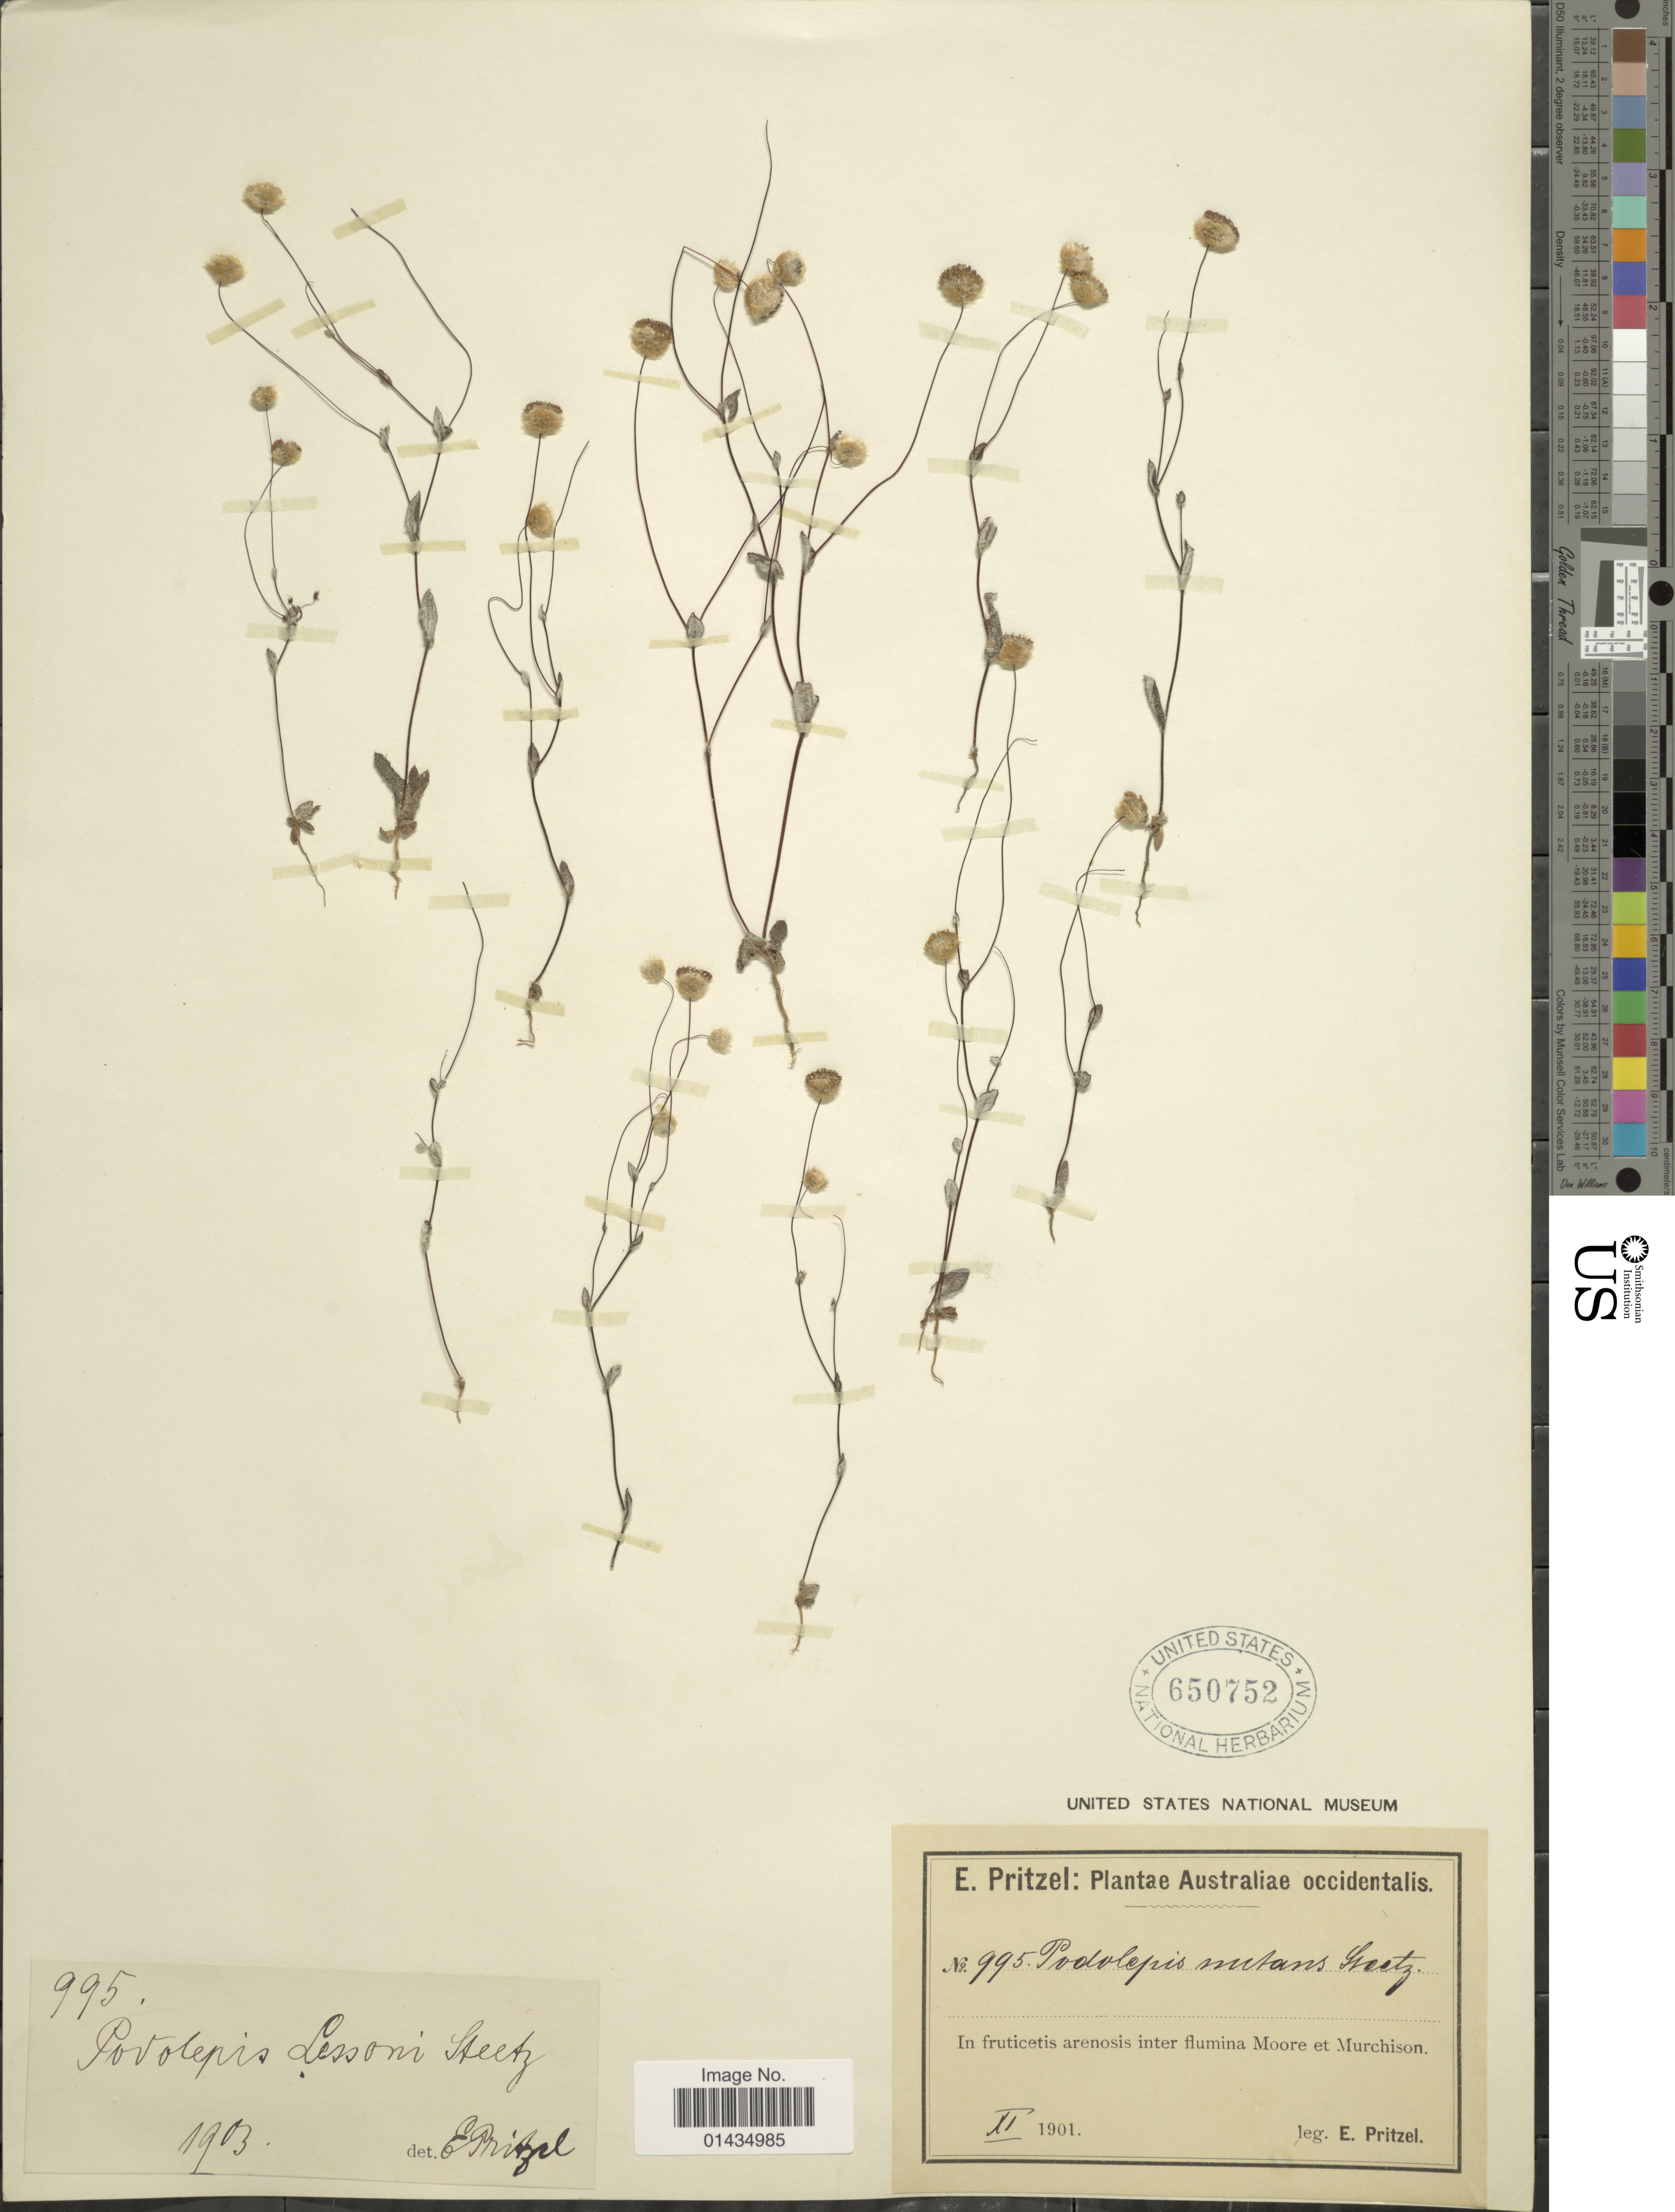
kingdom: Plantae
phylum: Tracheophyta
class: Magnoliopsida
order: Asterales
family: Asteraceae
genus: Podolepis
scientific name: Podolepis lessonii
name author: (Cass.) Benth.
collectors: E. G. Pritzel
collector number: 995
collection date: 1901-11/1903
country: Australia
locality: Australiae occidentalis, in fruticetis arenosis inter flumina Moore et Murchison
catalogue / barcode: US 650752